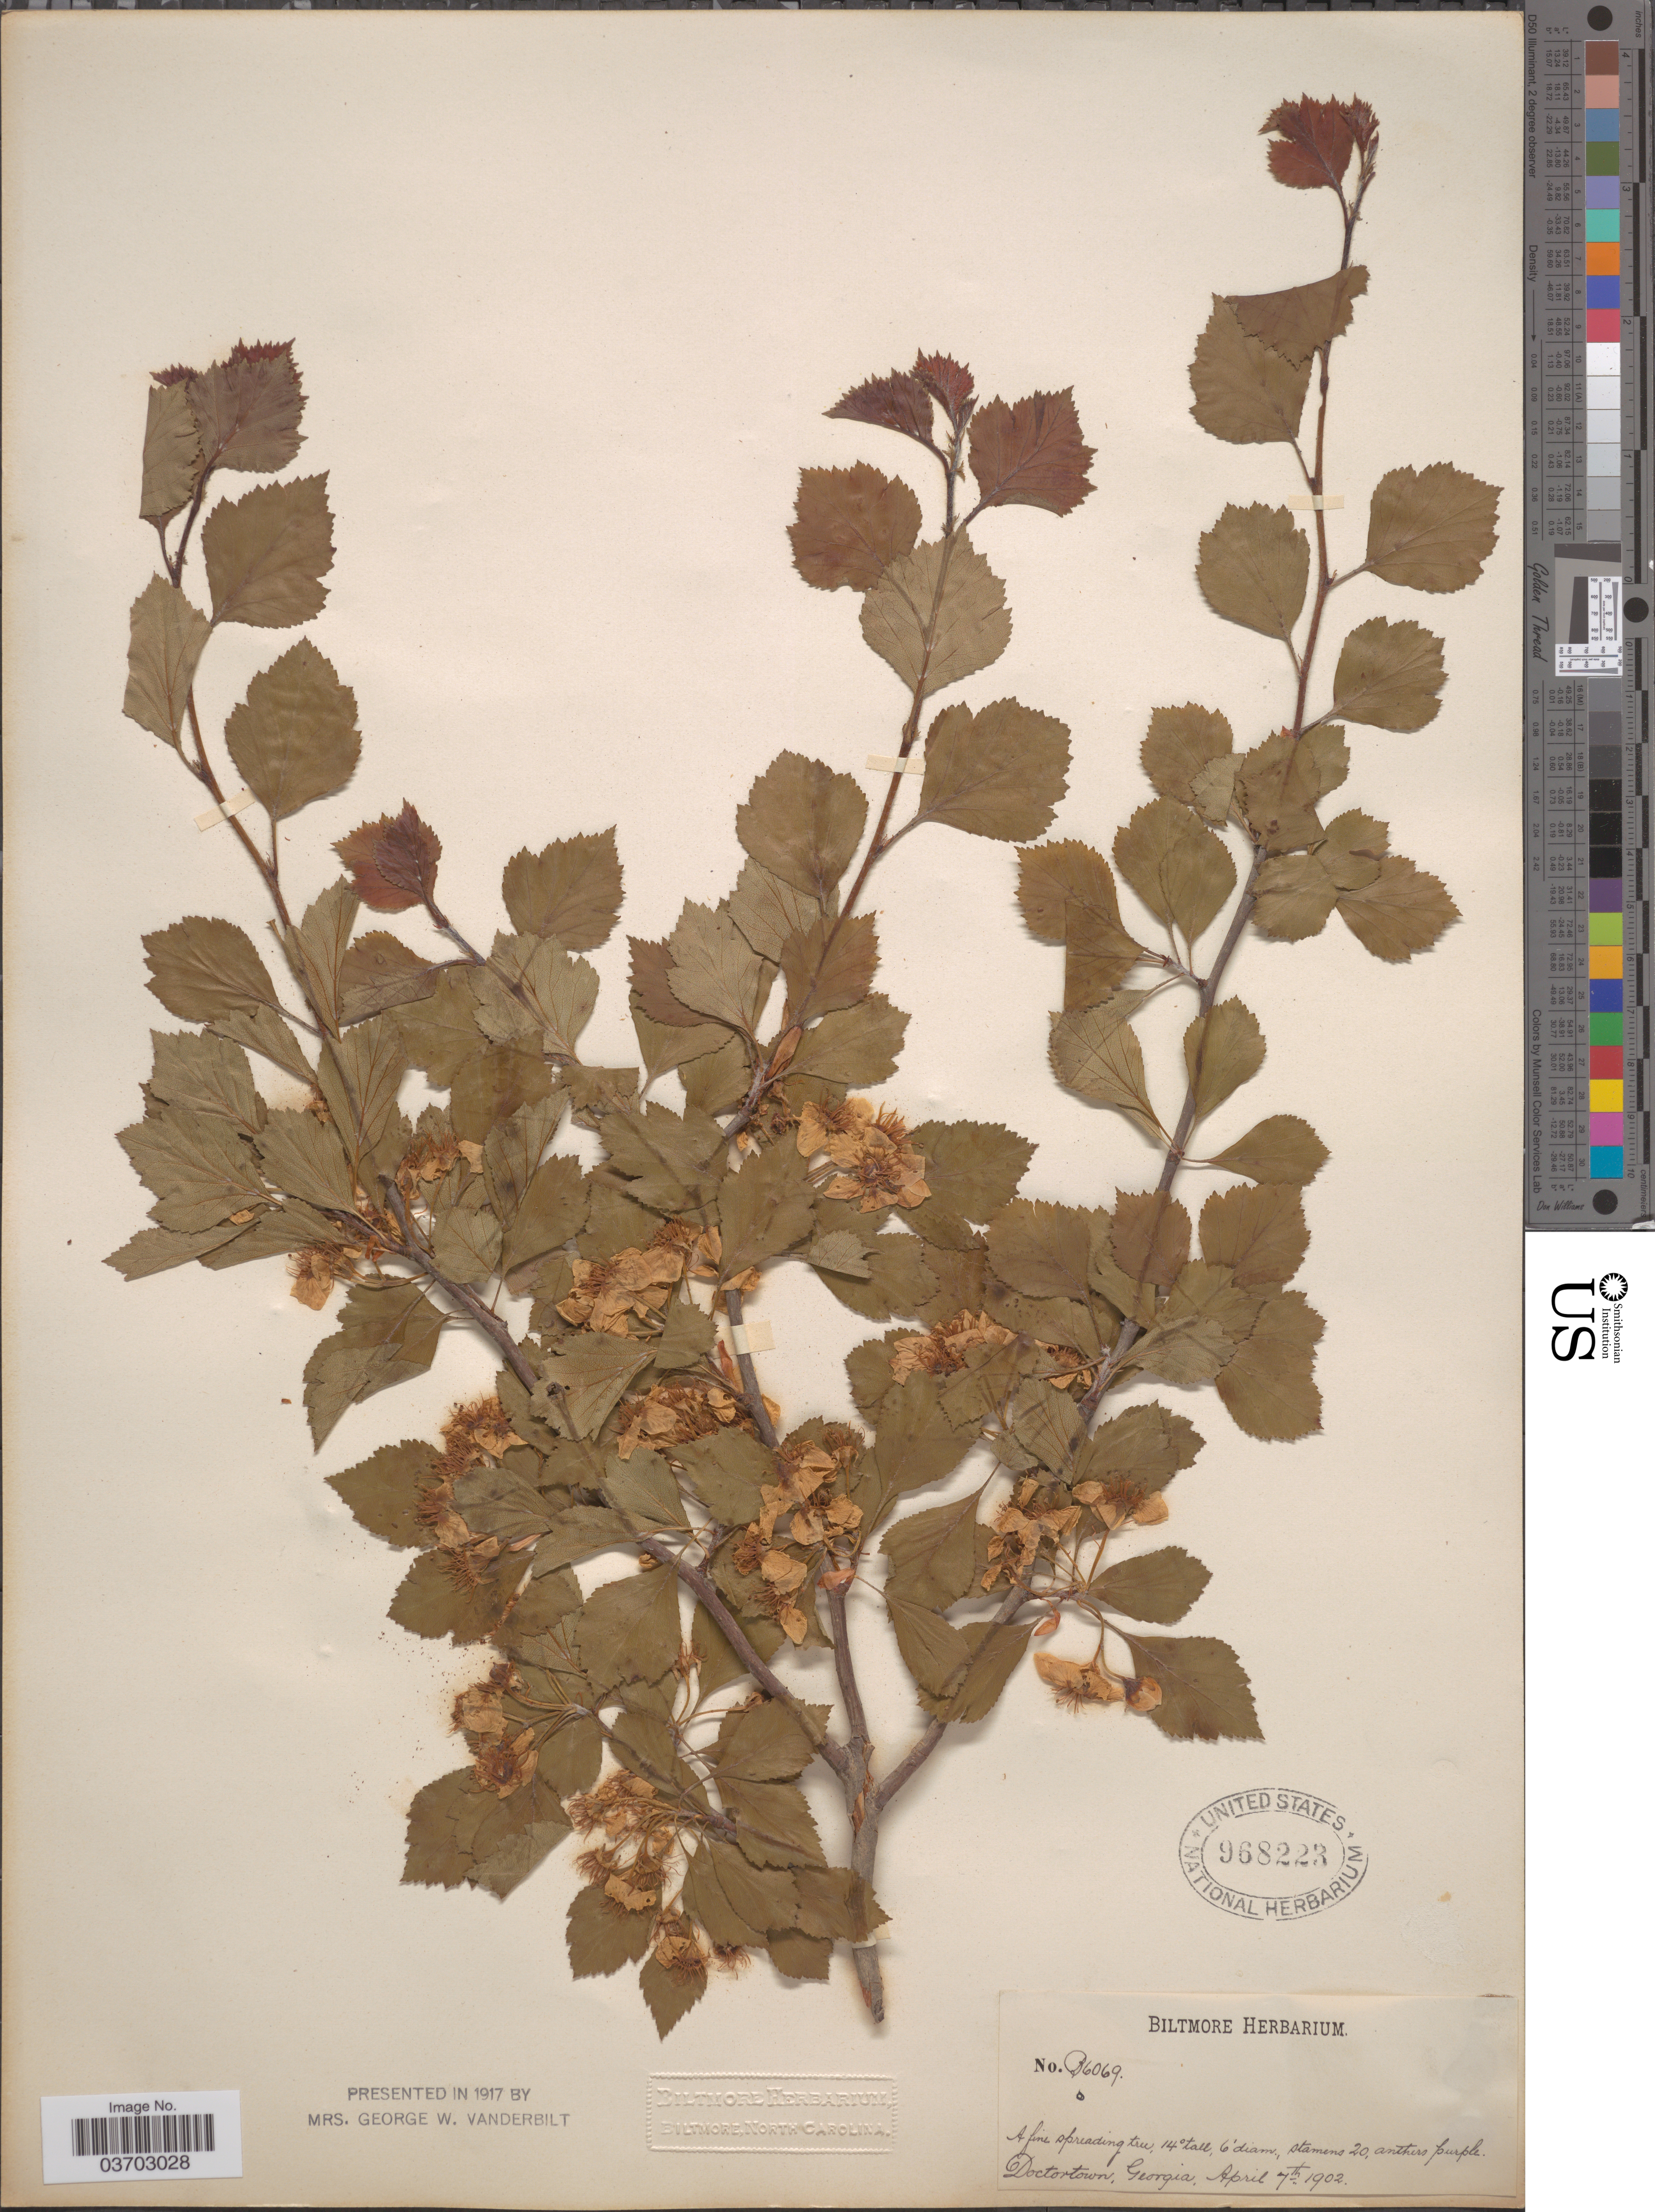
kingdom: Plantae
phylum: Tracheophyta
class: Magnoliopsida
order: Rosales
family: Rosaceae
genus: Crataegus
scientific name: Crataegus necopinata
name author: Pojark.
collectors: ex herb. Biltmore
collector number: B6069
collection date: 1902-04-07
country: United States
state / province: Georgia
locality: Doctortown.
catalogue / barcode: US 968223